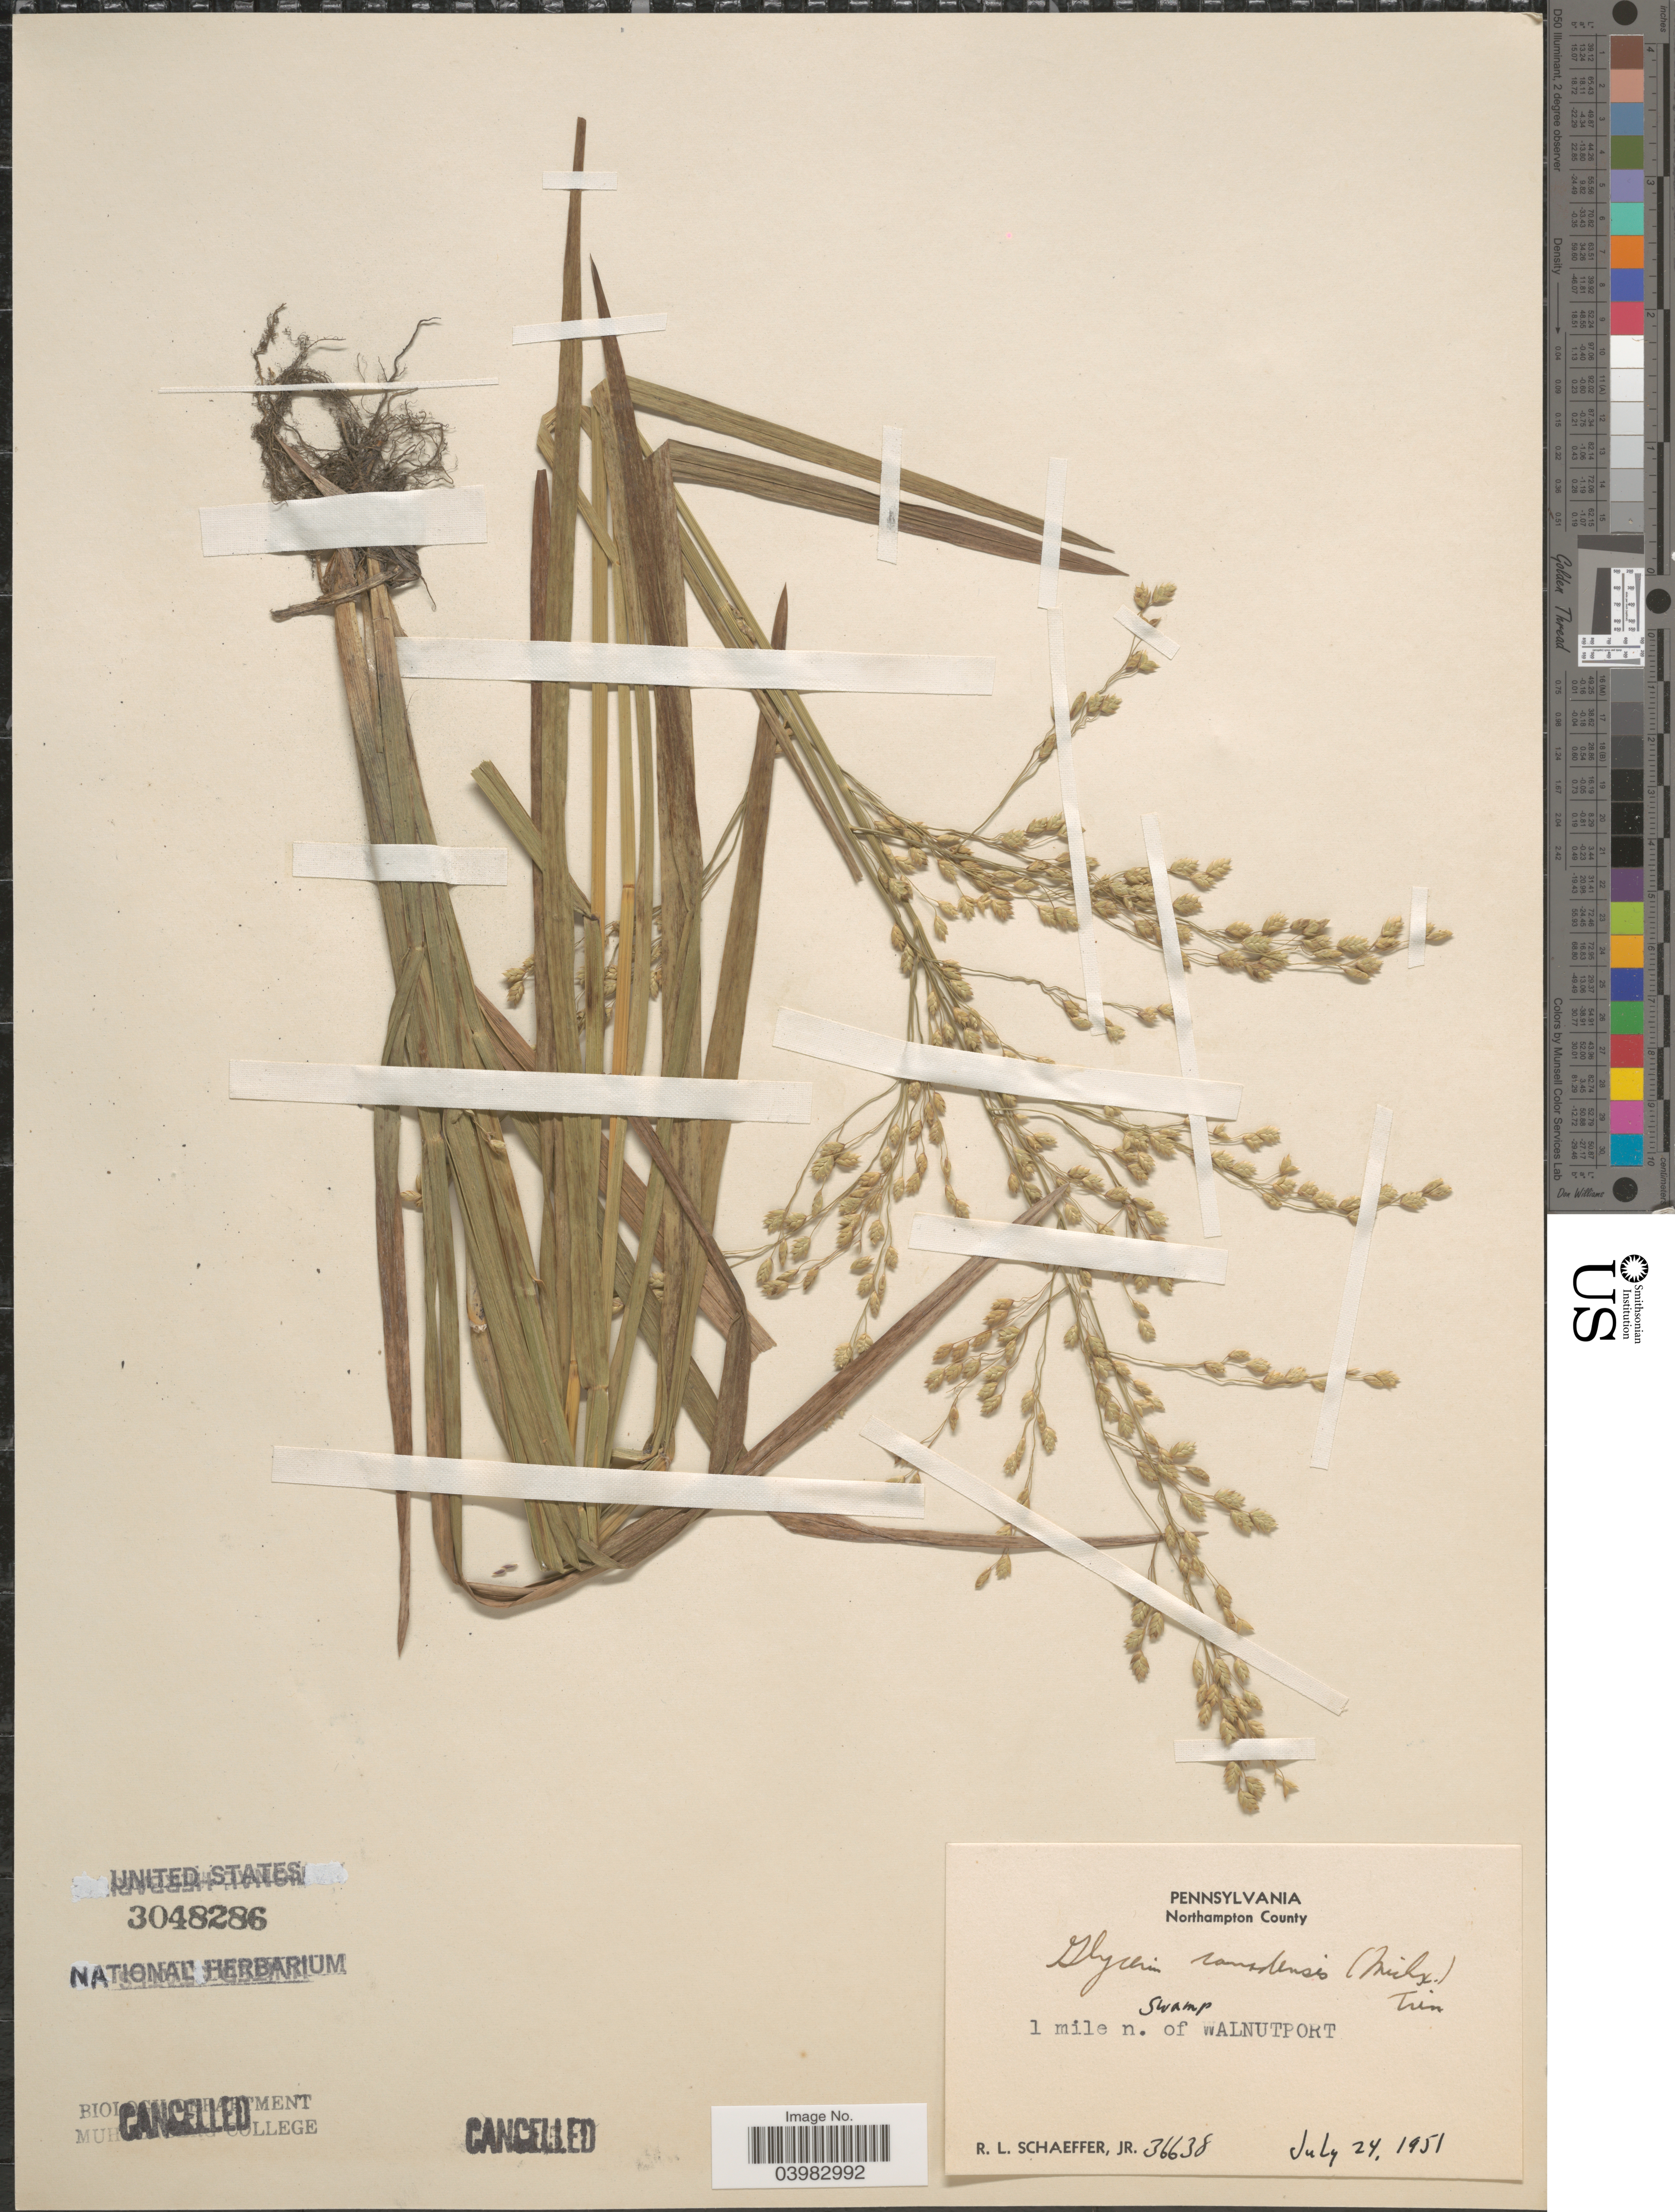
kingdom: Plantae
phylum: Tracheophyta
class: Liliopsida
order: Poales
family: Poaceae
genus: Glyceria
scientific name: Glyceria canadensis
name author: (Michx.) Trin.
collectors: R. L. Schaeffer Jr.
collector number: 36638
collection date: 1951-07-24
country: United States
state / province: Pennsylvania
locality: Northampton County. 1 mile n. of Walnutport.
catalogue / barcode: US 3048286